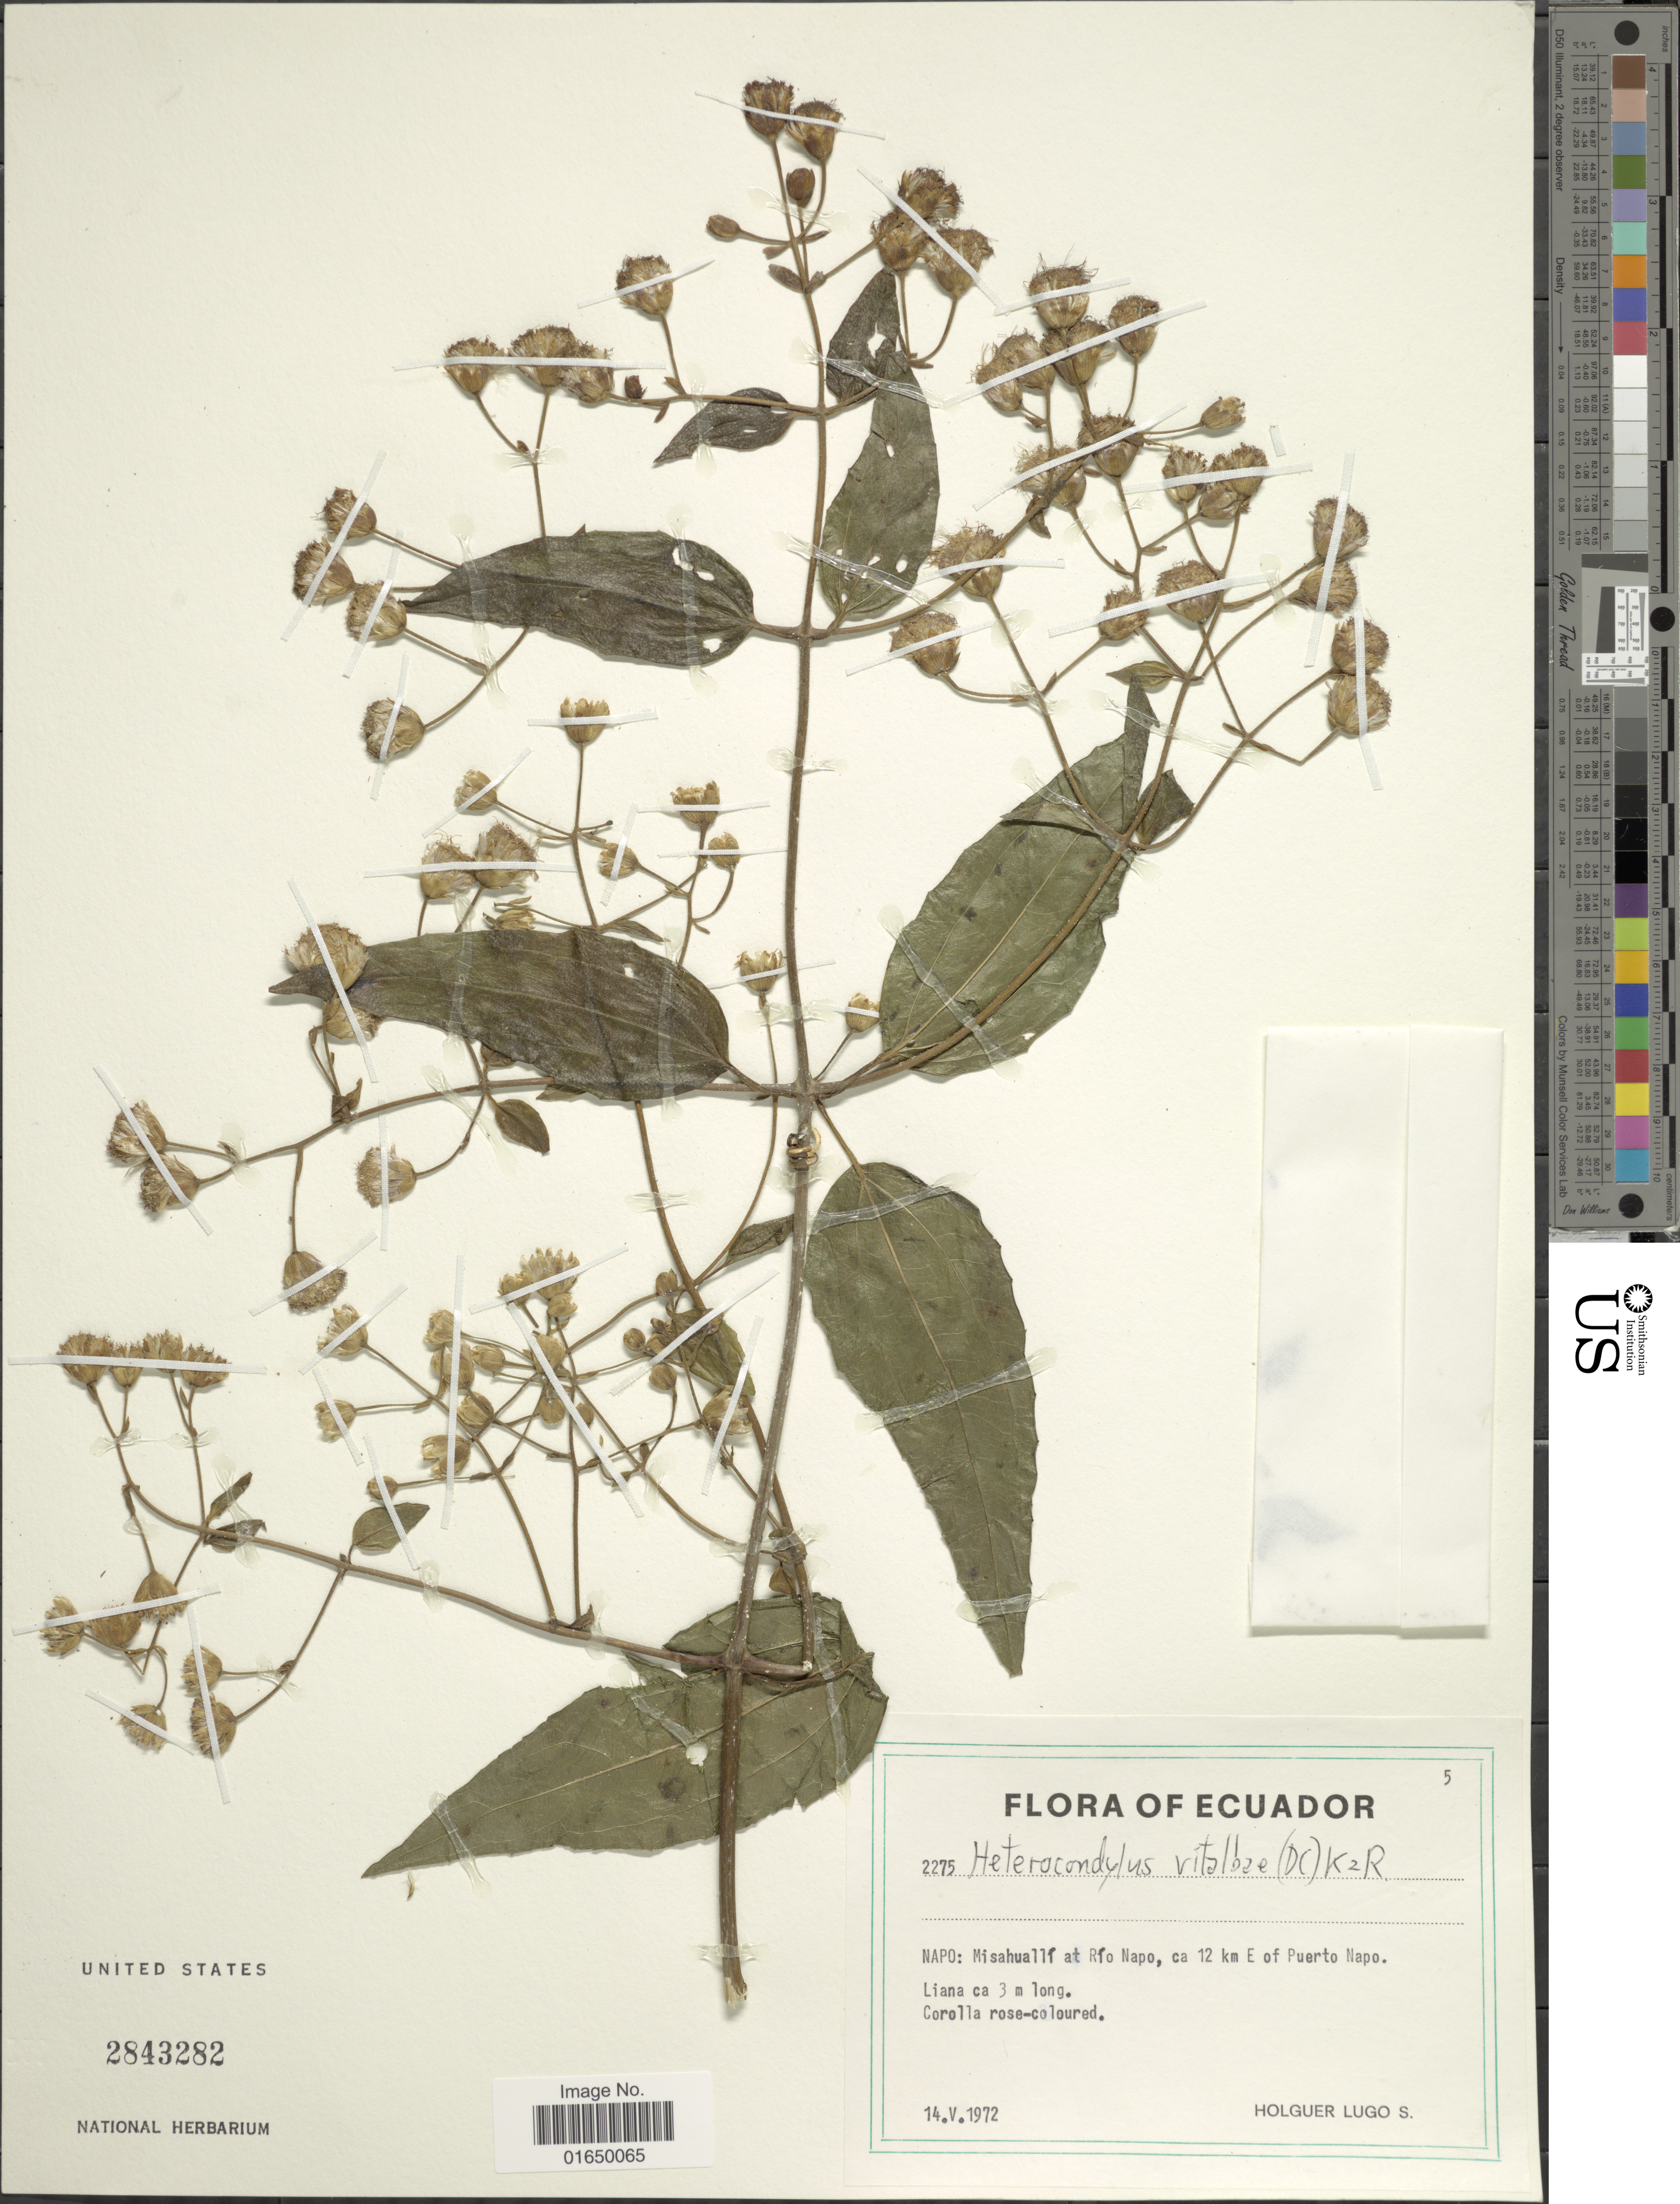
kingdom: Plantae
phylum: Tracheophyta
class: Magnoliopsida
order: Asterales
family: Asteraceae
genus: Heterocondylus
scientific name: Heterocondylus vitalbae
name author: (DC.) R.M. King & H. Rob.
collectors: H. Lugo S.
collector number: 2275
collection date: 1972-05-14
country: Ecuador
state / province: Napo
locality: Misahuallí at Rio Napo, ca 12 km E of Puerto Napo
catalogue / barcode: US 2843282